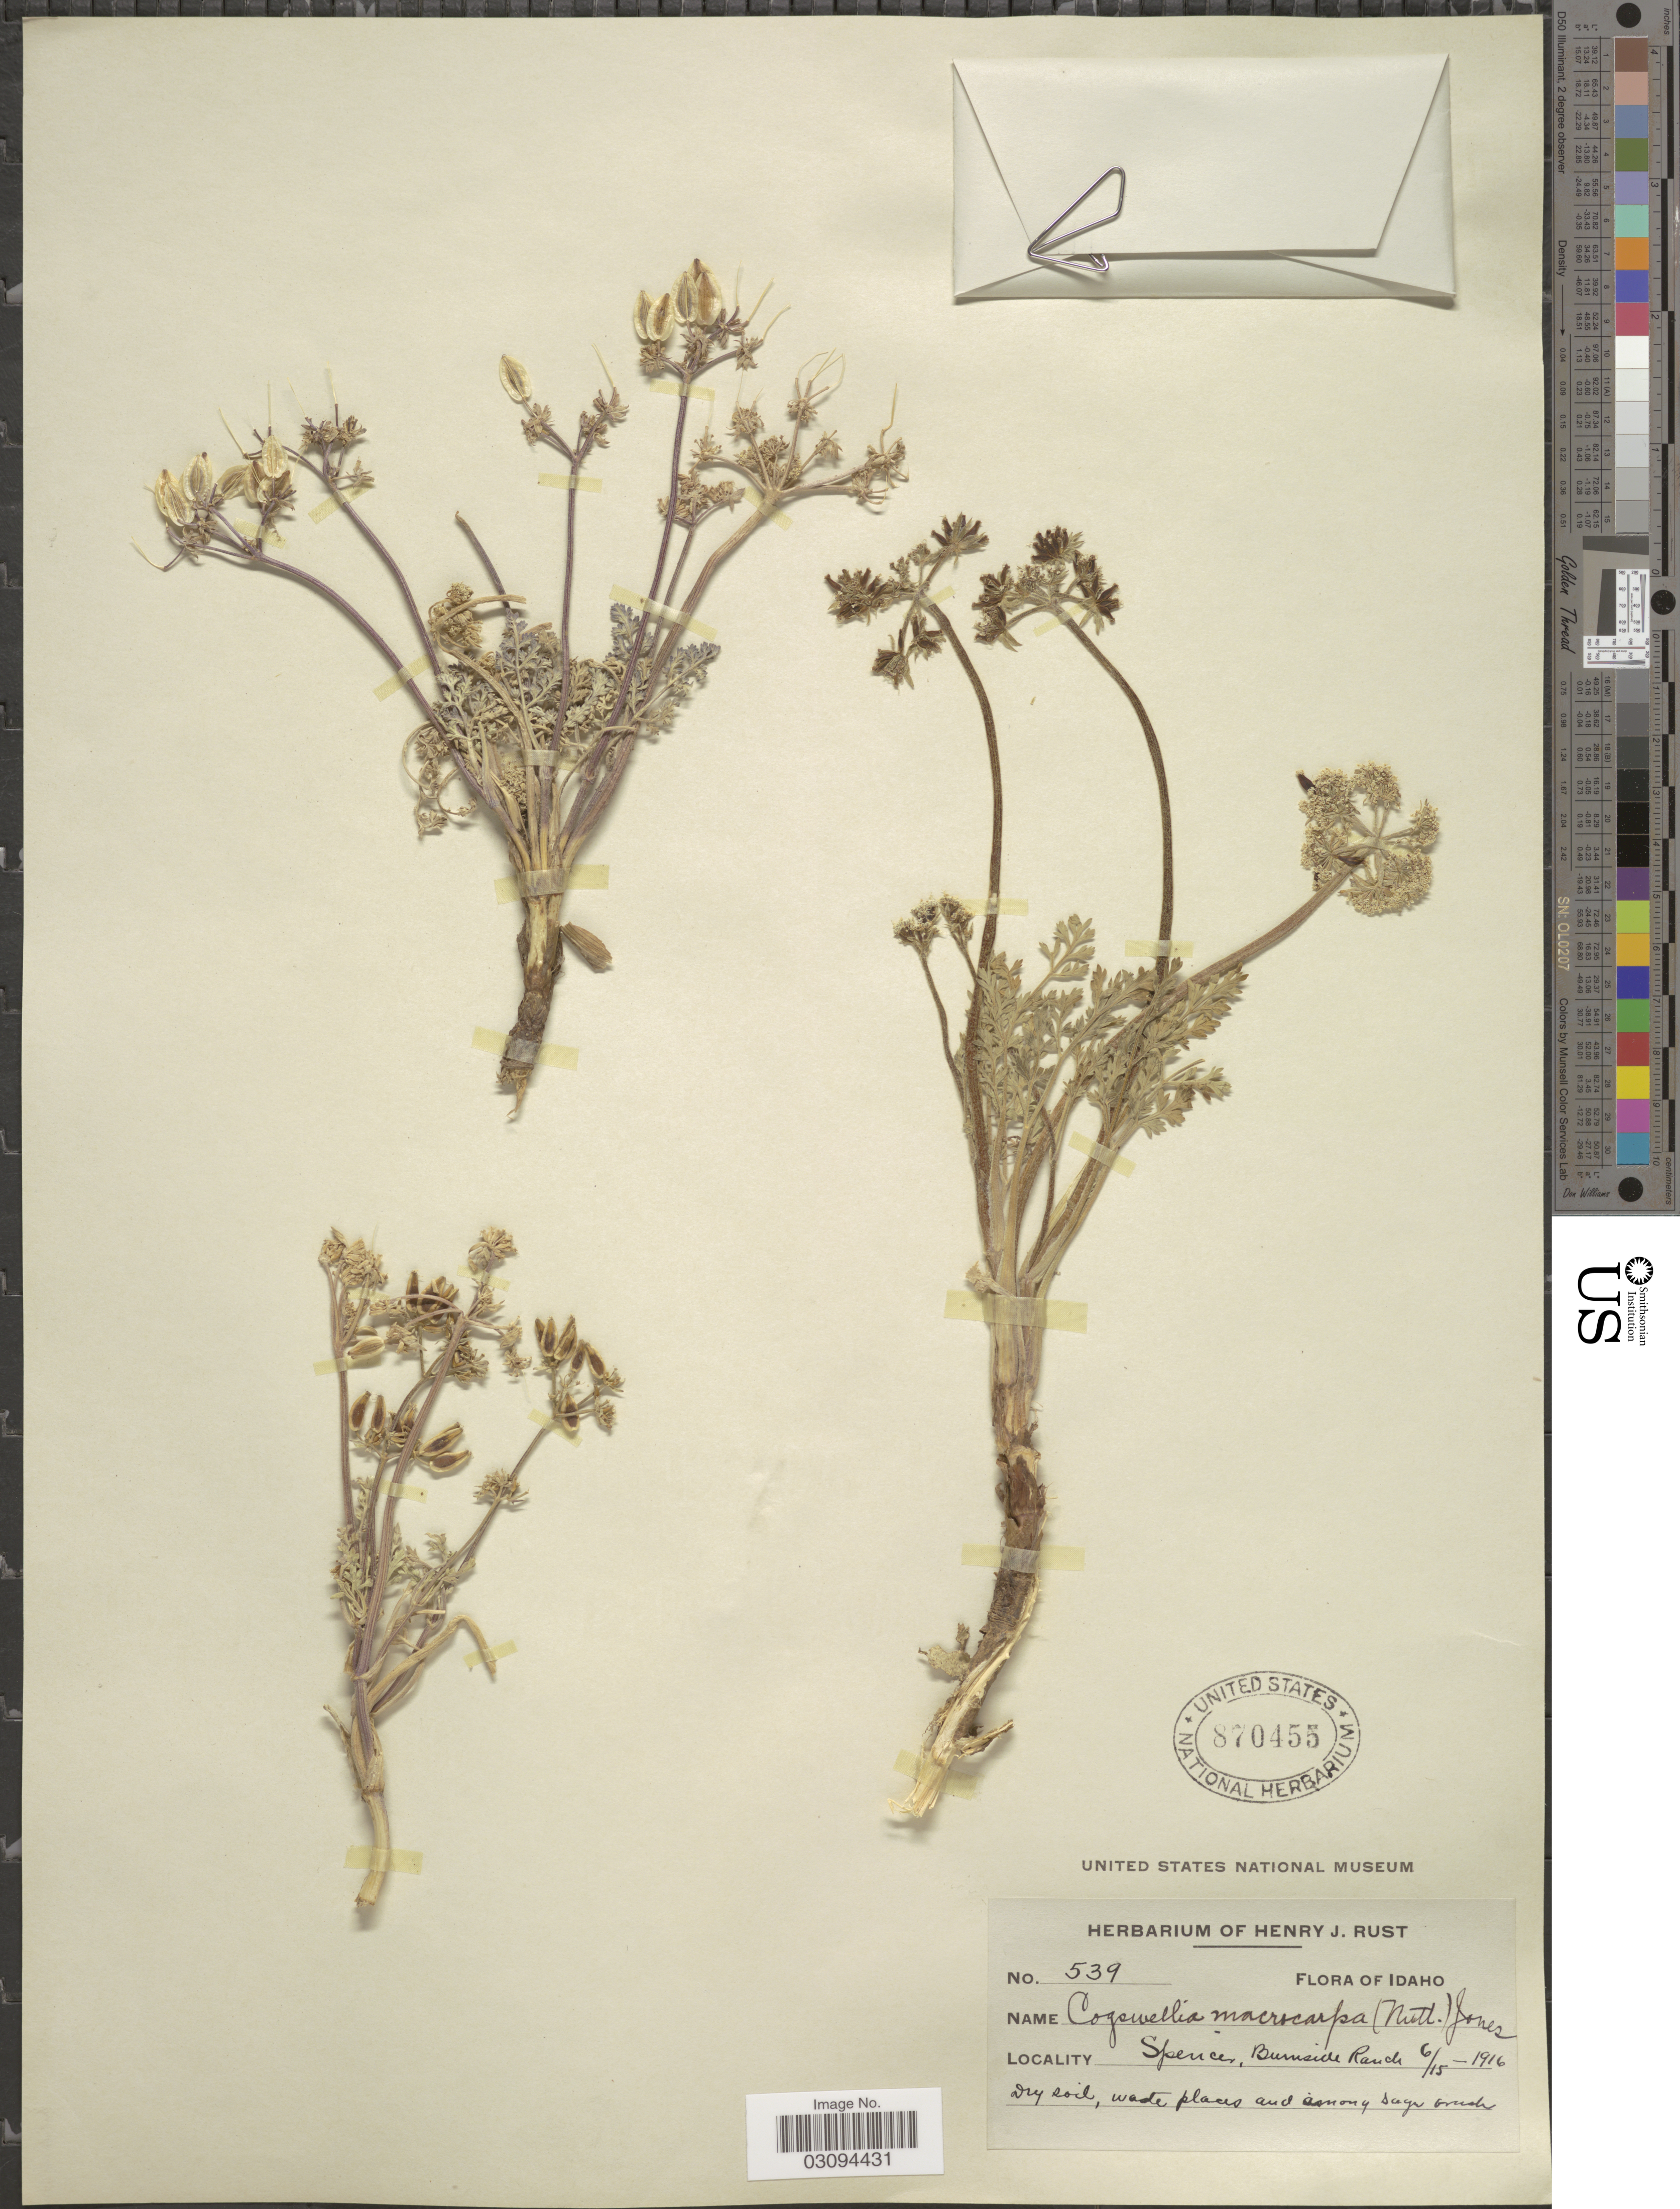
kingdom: Plantae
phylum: Tracheophyta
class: Magnoliopsida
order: Apiales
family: Apiaceae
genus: Lomatium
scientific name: Lomatium macrocarpum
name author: (Hook. et al.) J.M. Coult. & Rose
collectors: ex herb. Henry J. Rust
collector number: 539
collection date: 1916-06-15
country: United States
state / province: Idaho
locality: Spencer, Burnside Ranch.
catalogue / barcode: US 870455